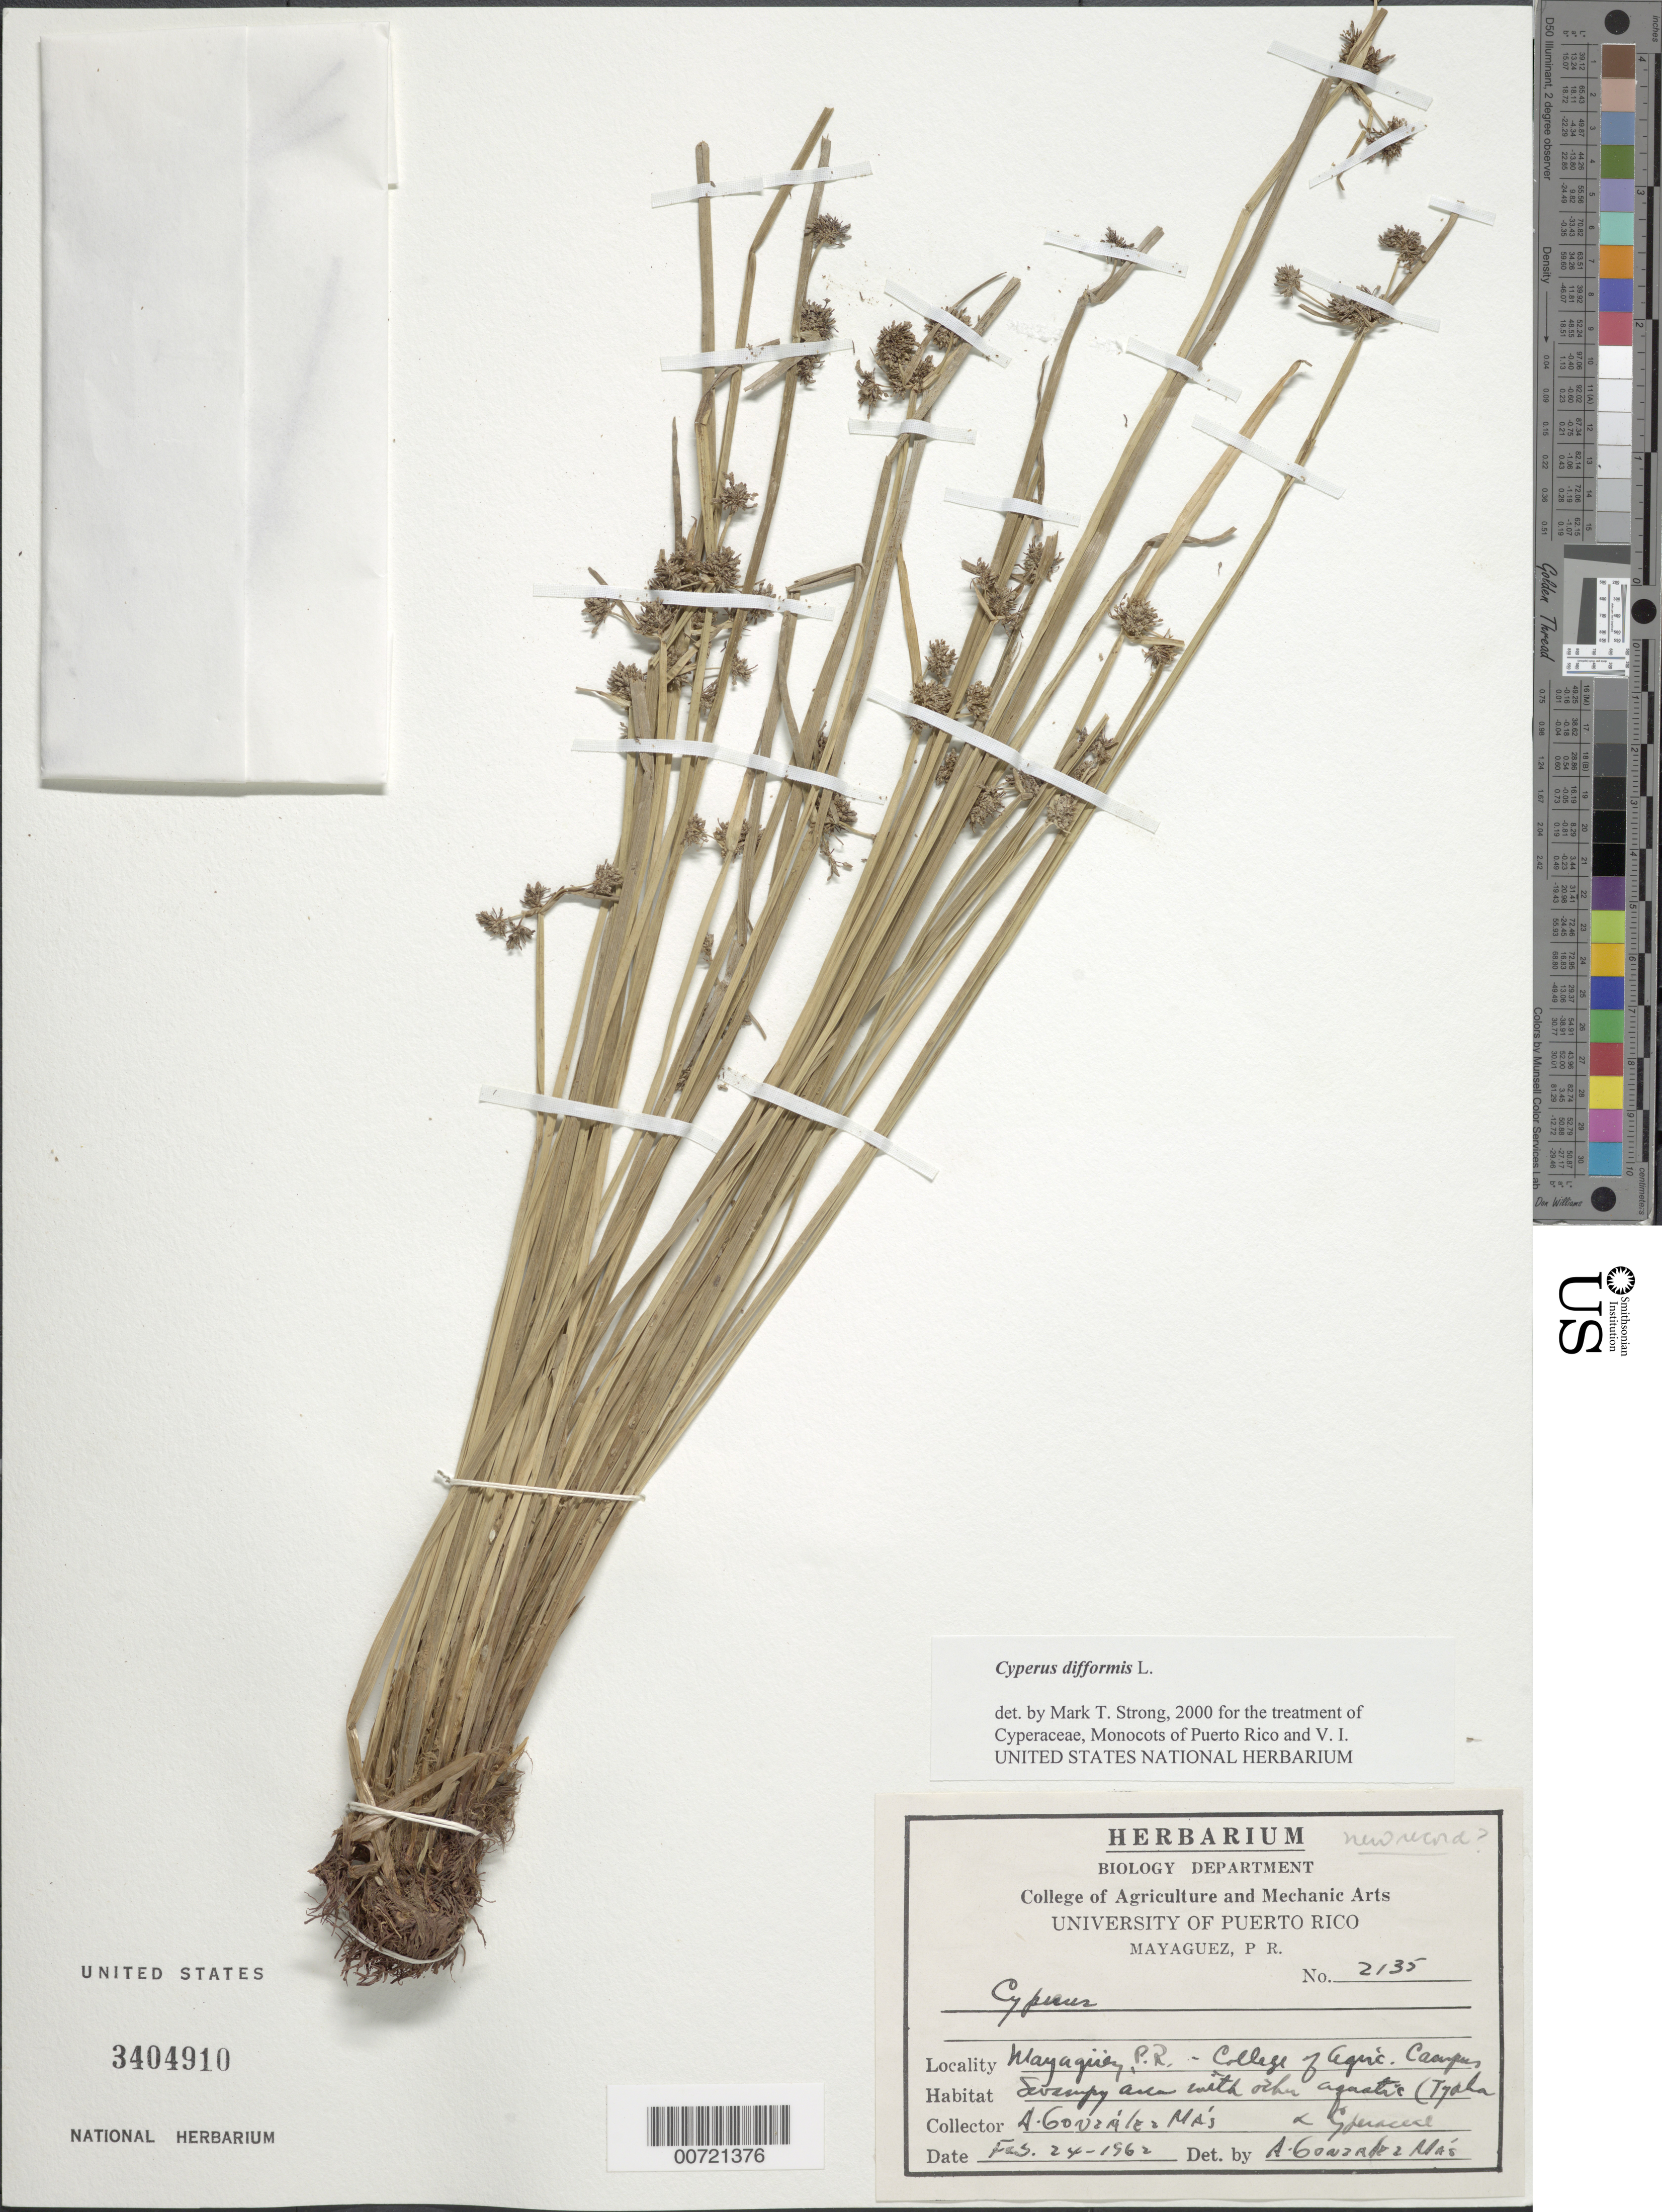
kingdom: Plantae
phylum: Tracheophyta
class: Liliopsida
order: Poales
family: Cyperaceae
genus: Cyperus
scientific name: Cyperus difformis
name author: L.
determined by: Strong, M. T., (US), Smithsonian Institution - National Museum of Natural History (UNITED STATES)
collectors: A. González Más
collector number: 2135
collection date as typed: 24 Feb 1962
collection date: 1962-02-24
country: Puerto Rico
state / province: Mayagüez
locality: Mayagüez: College of Agriculture Campus.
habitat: Swampy area with other aquatics.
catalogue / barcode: US 3404910